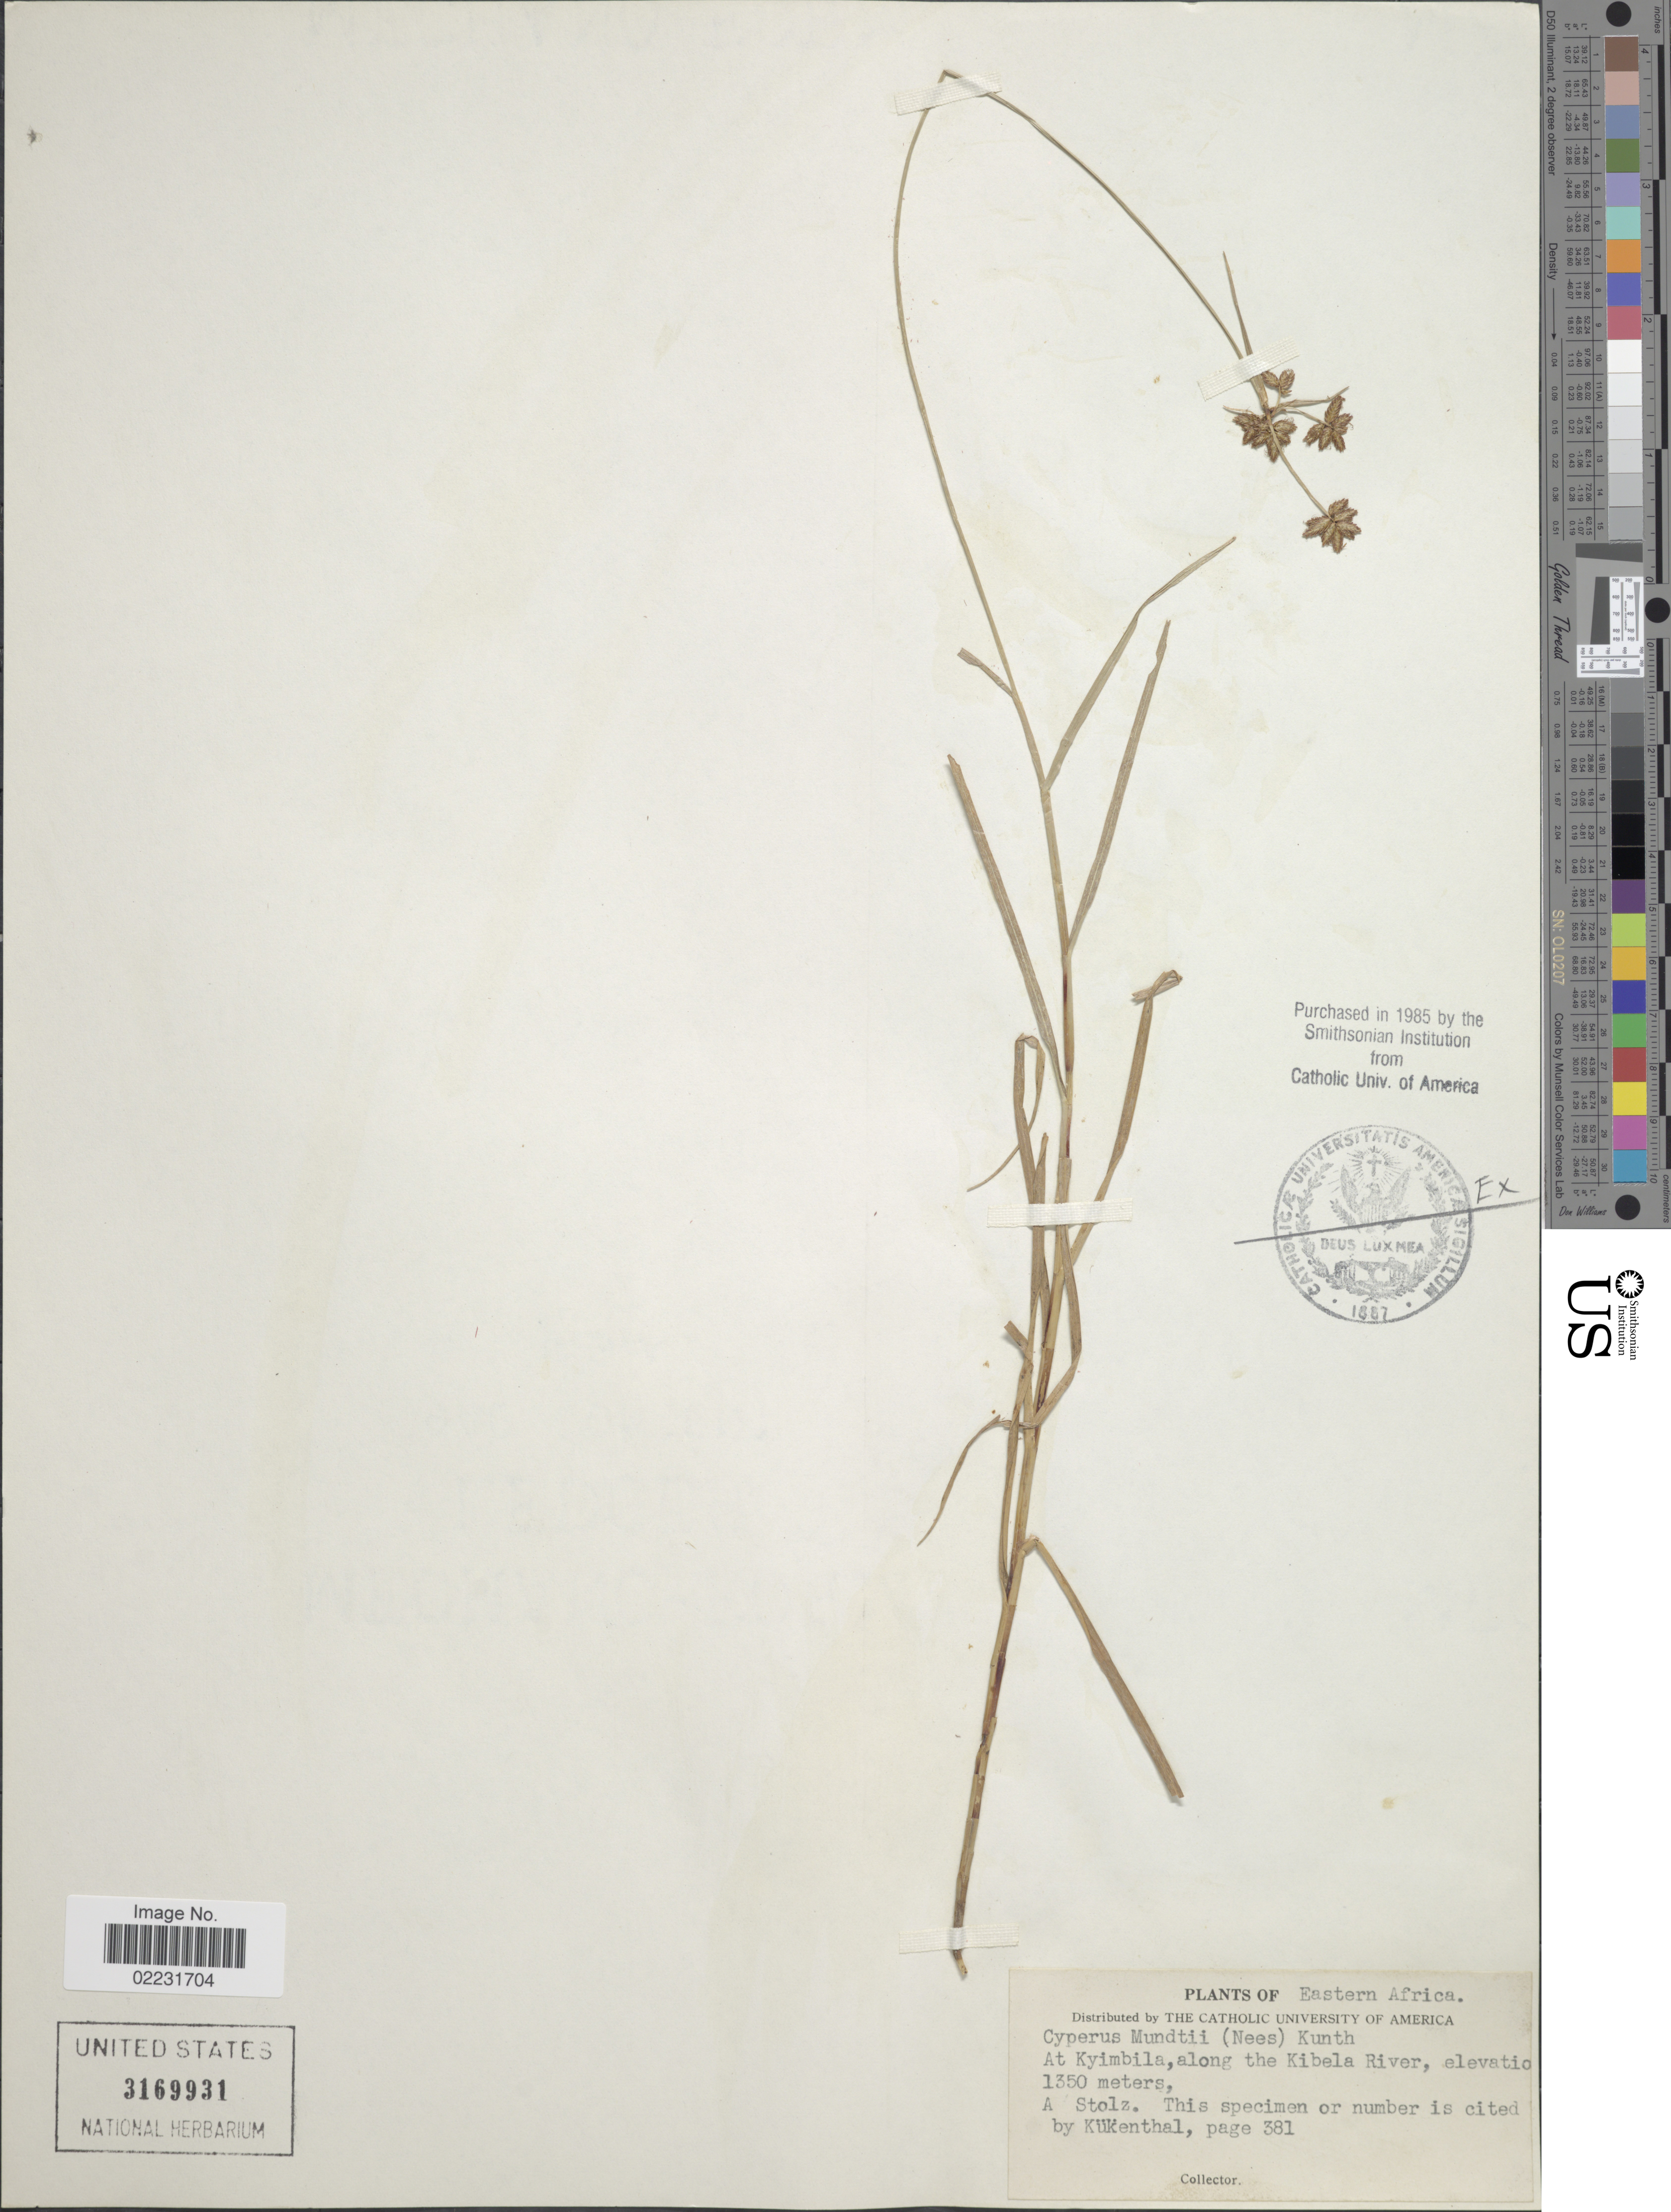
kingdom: Plantae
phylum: Tracheophyta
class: Liliopsida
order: Poales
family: Cyperaceae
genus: Cyperus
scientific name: Cyperus mundtii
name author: (Nees) Kunth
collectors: A. Stolz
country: Tanzania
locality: Eastern Africa, At Kyimbila, along the Kibela River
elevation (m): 1350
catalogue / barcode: US 3169931